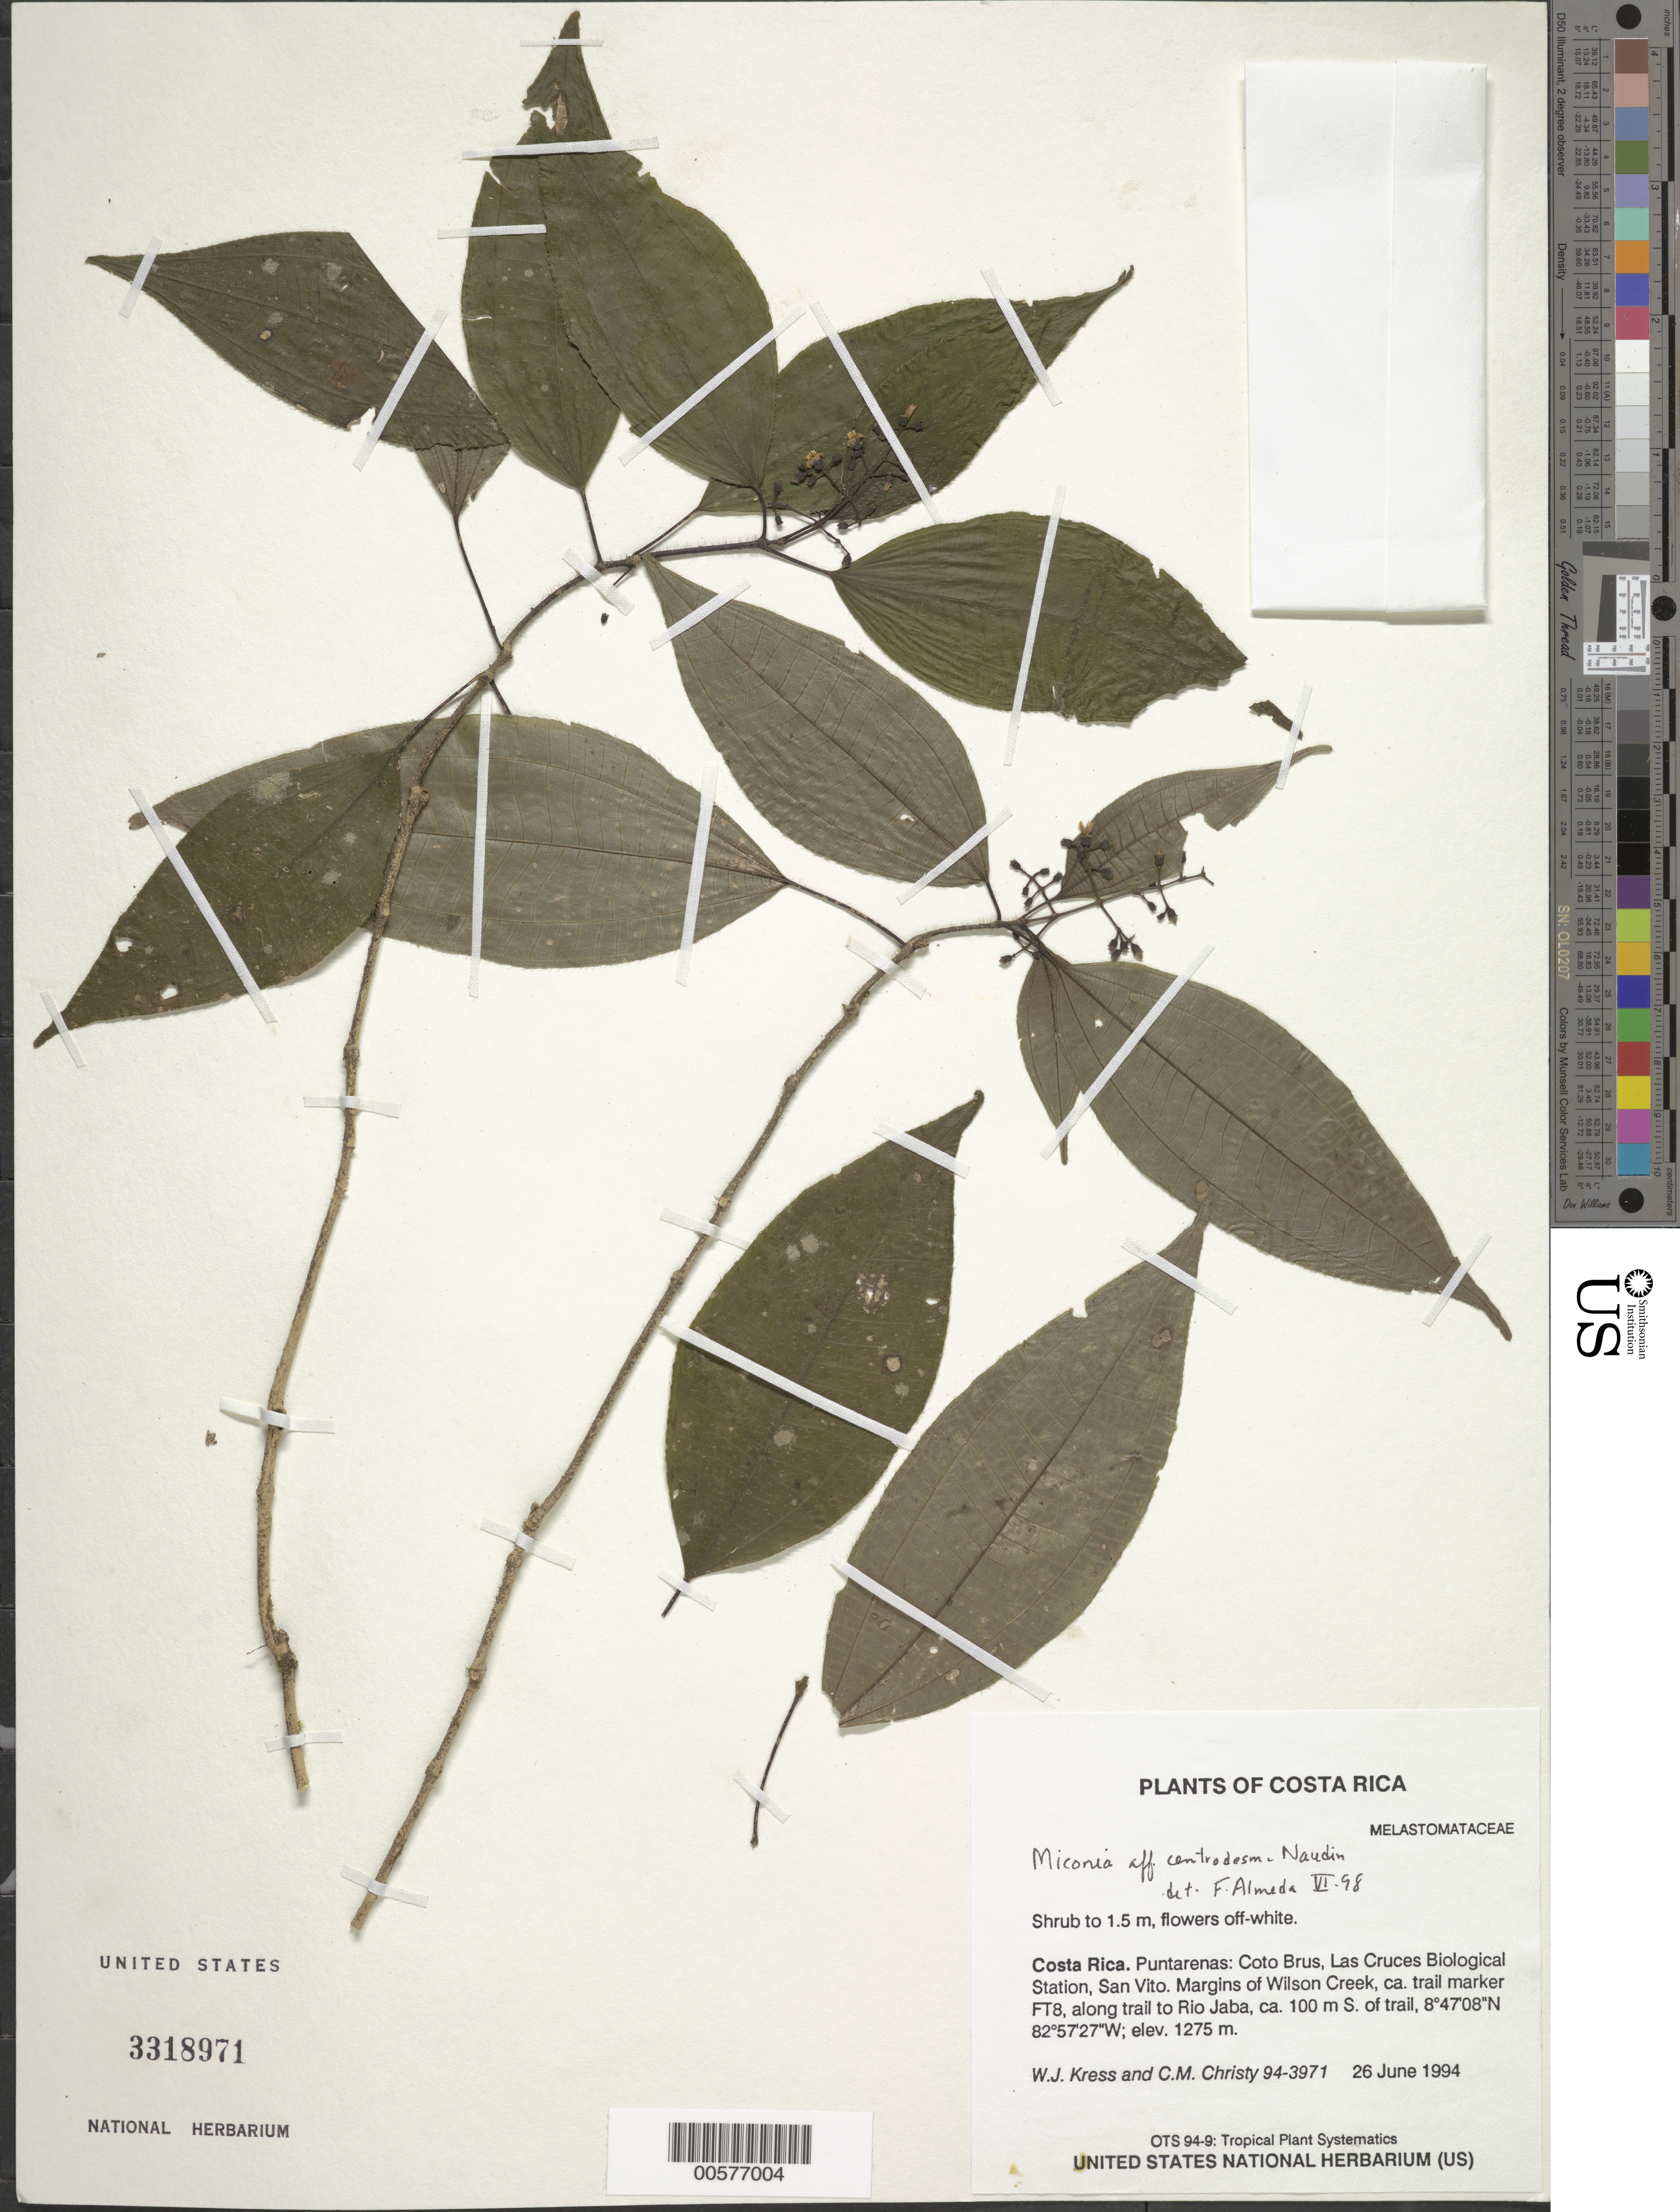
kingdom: Plantae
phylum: Tracheophyta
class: Magnoliopsida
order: Myrtales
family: Melastomataceae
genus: Miconia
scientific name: Miconia centrodesma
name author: Naudin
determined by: Almeda, F.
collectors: W. J. Kress & C. M. Christy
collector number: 94-3971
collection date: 1994-06-26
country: Costa Rica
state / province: Puntarenas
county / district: Coto Brus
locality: Las Cruces Biological Station, San Vito. Margins of Wilson Creek, ca. trail marker FT8, along trail to Rio Jaba, ca. 100 m S. of trail.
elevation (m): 1275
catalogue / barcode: US 3318971